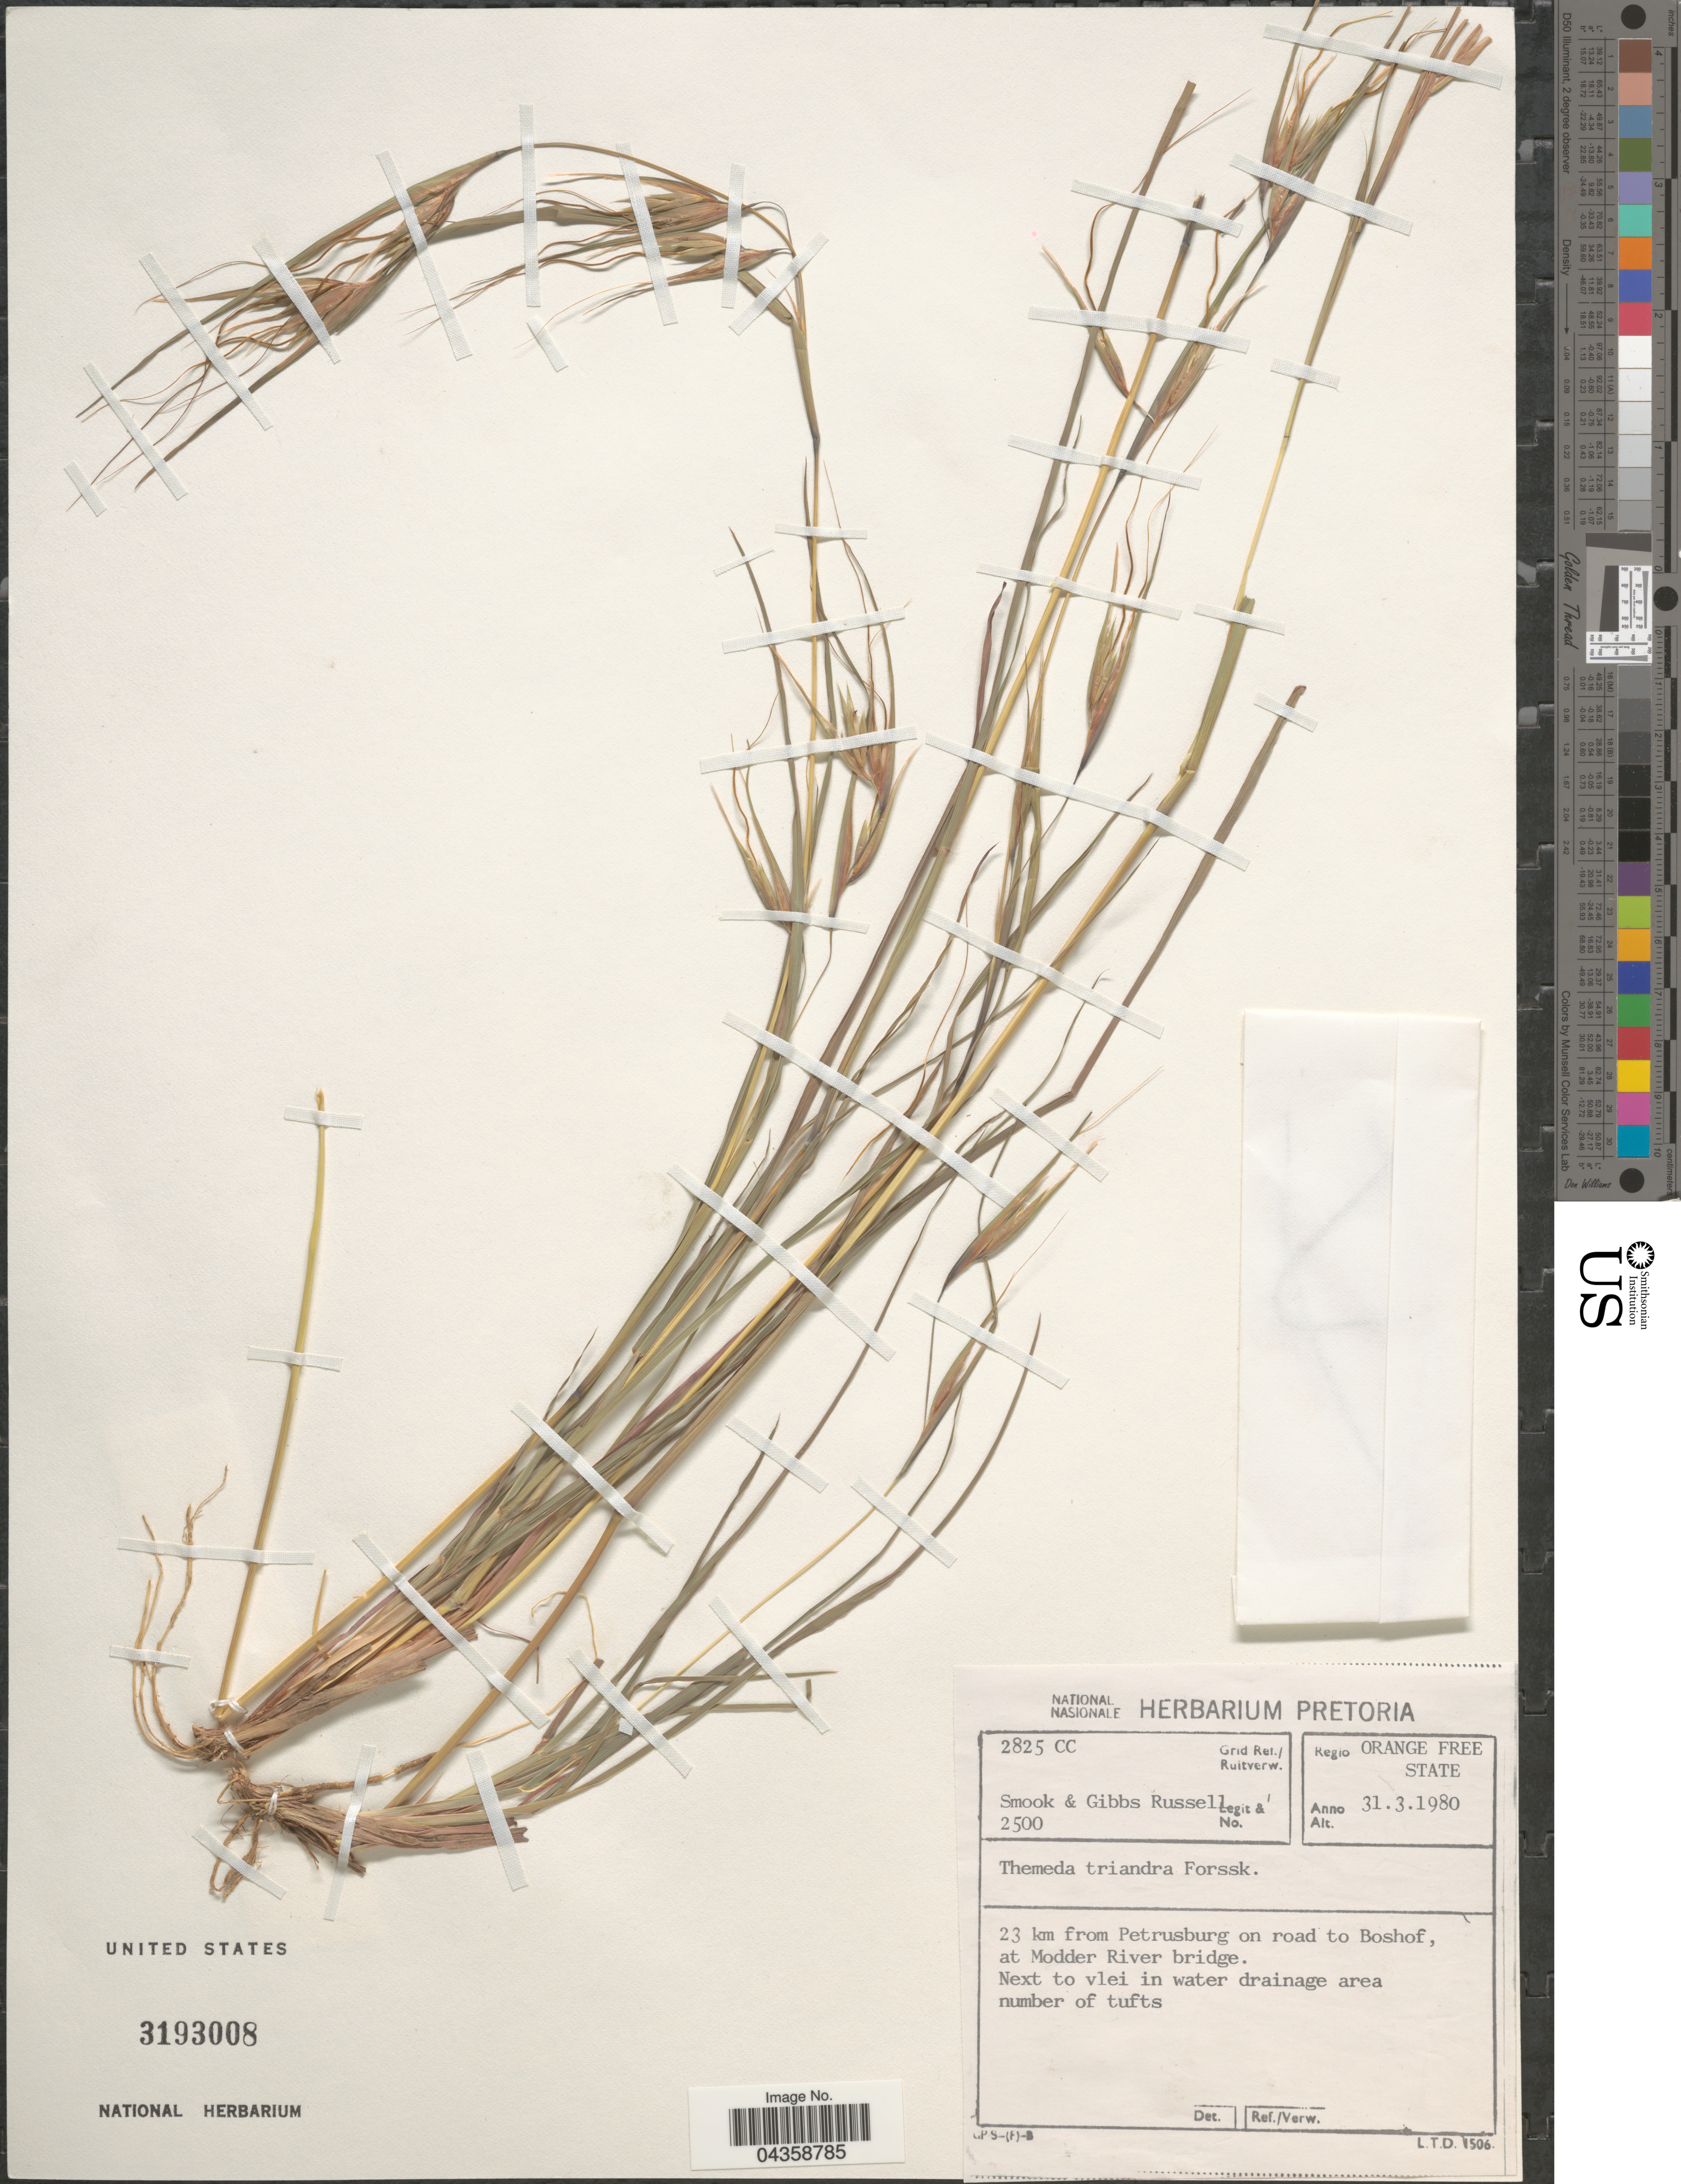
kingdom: Plantae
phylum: Tracheophyta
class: Liliopsida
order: Poales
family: Poaceae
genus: Themeda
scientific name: Themeda triandra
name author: Forssk.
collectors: S. Russell & G. Russell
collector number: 2500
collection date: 1980-03-31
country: South Africa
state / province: Free State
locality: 2825 CC Grid Ref./Ruitverw. Regio Orange Free State. 23 km from Petrusburg on road to Boshof, at Modder River bridge.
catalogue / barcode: US 3193008